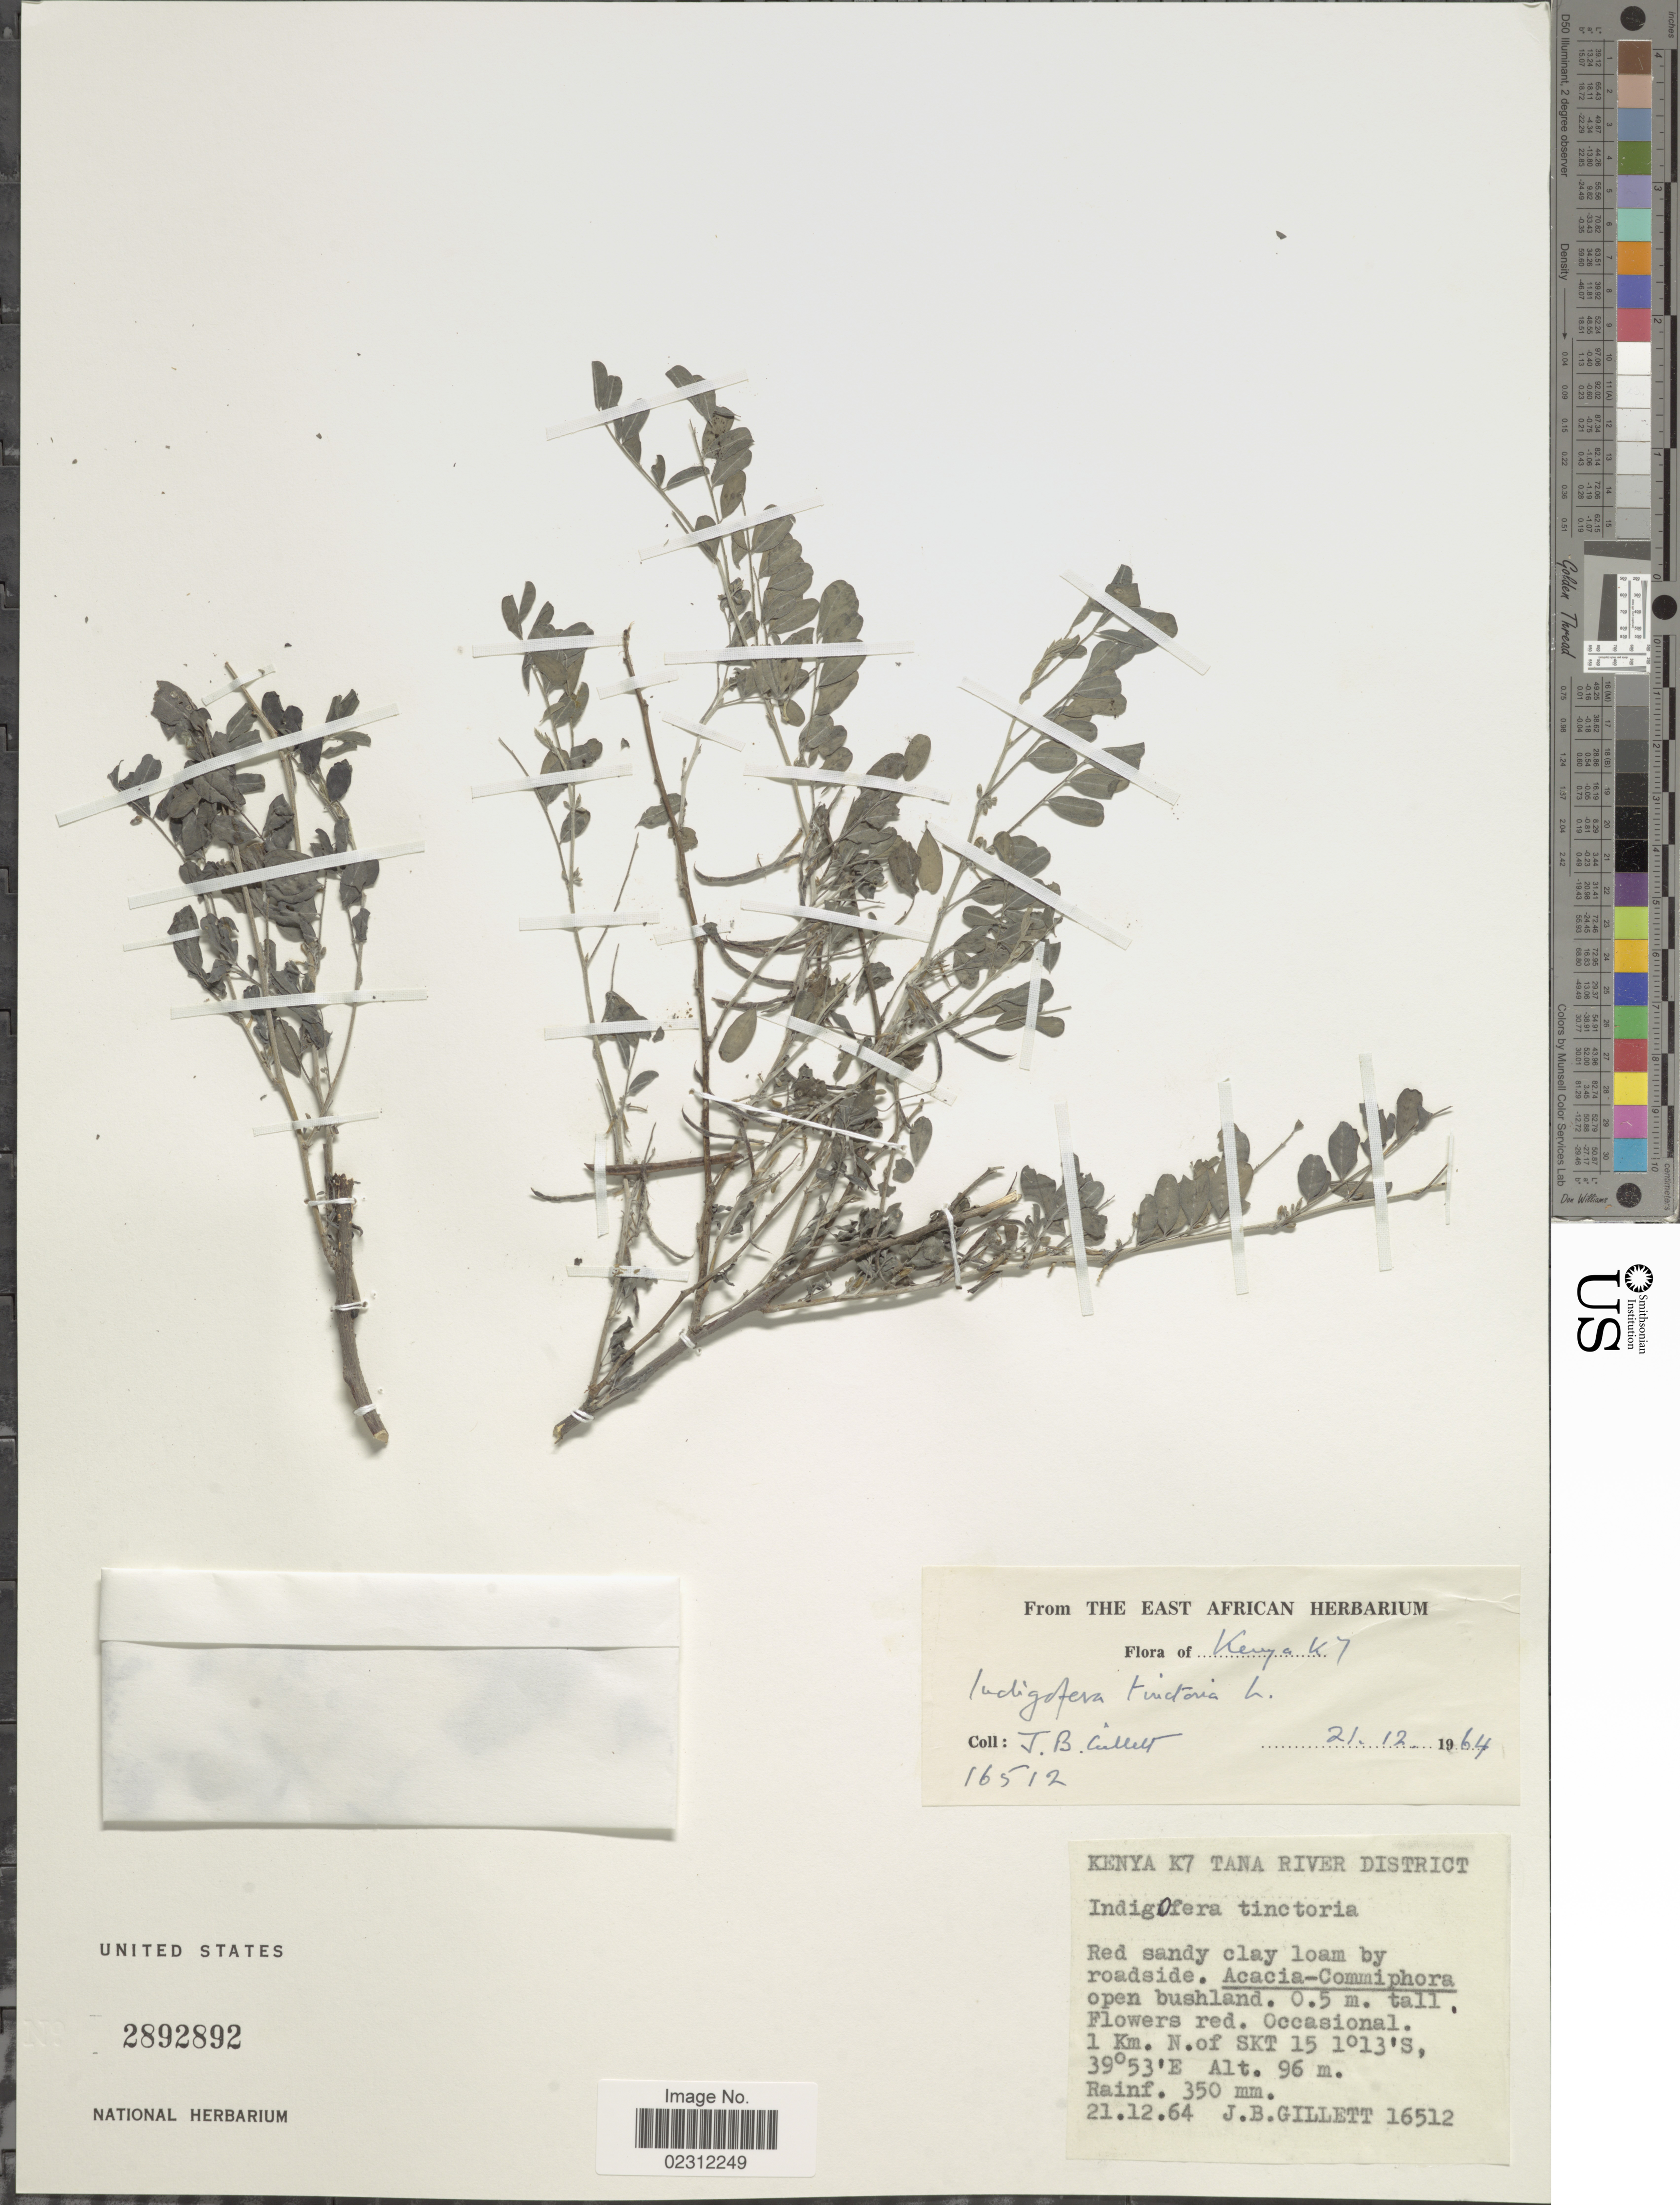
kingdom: Plantae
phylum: Tracheophyta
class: Magnoliopsida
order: Fabales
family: Fabaceae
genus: Indigofera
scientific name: Indigofera tinctoria sensu Naves non L.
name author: Naves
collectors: J. B. Gillett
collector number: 16512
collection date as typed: Transcribed d/m/y: 21/12/64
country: Kenya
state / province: Tana River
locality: Tana River District, 1 km. N. of SKT 15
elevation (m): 96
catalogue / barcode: US 2892892